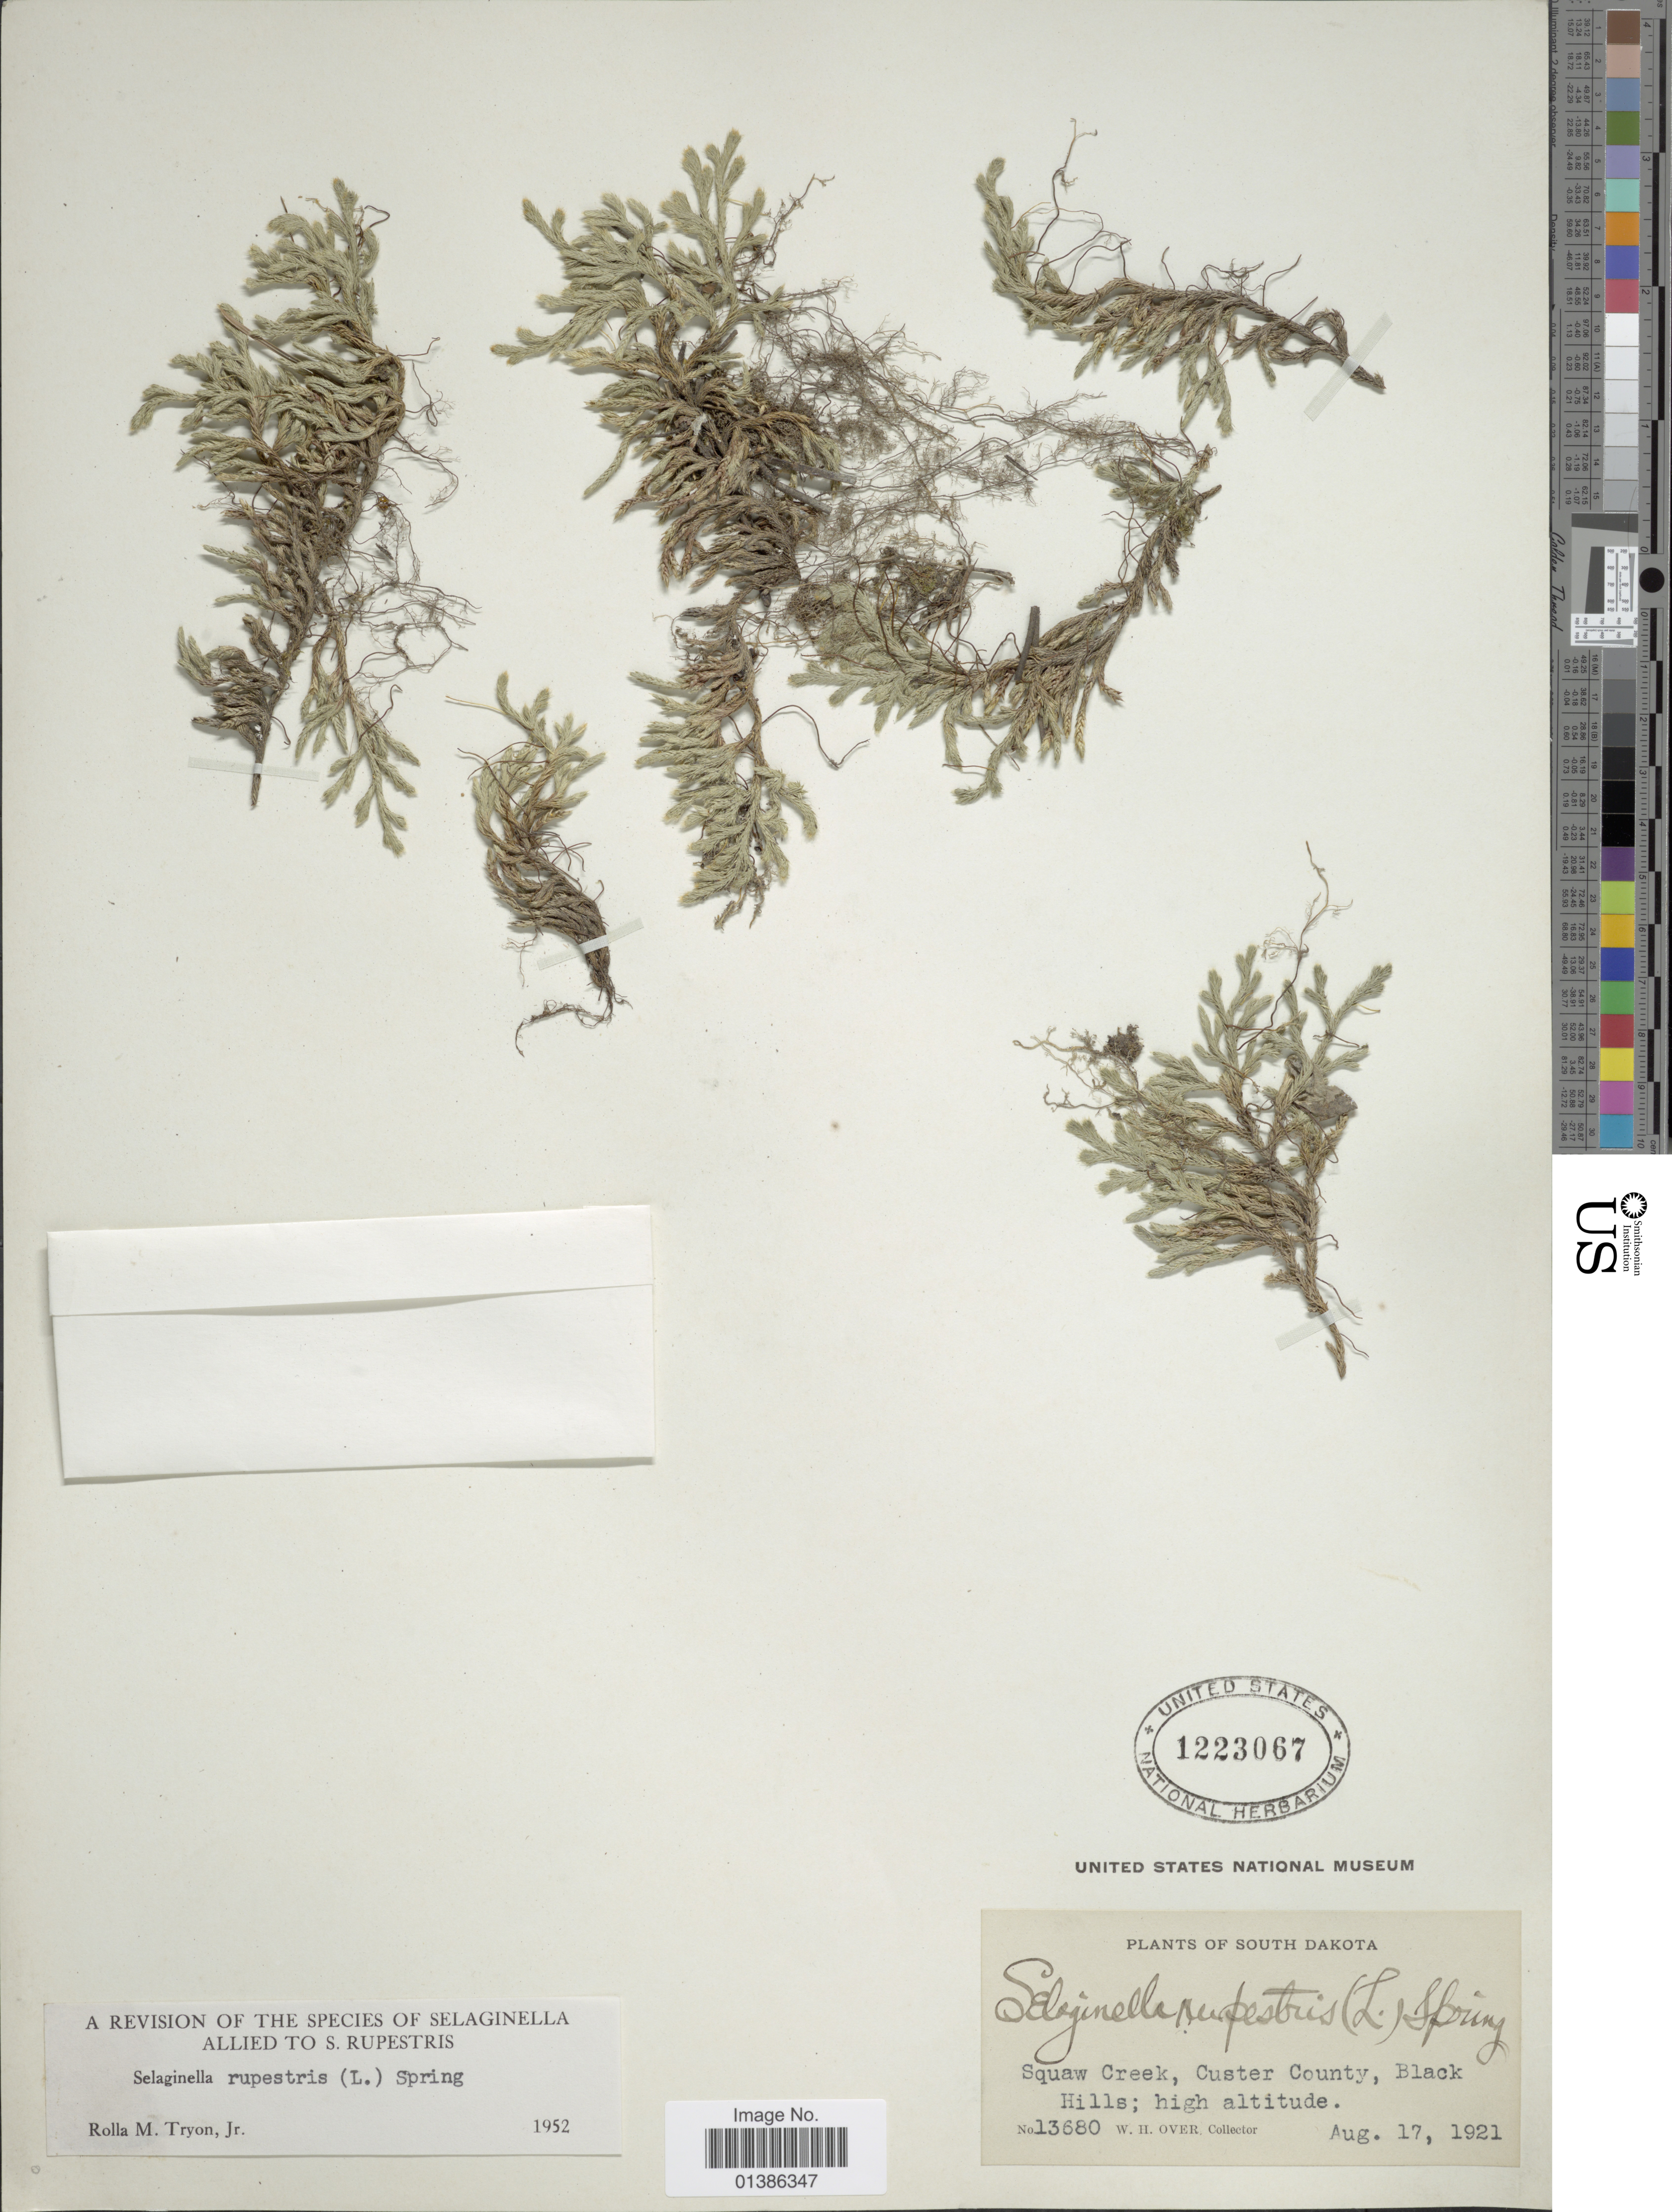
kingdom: Plantae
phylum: Tracheophyta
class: Lycopodiopsida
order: Selaginellales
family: Selaginellaceae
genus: Selaginella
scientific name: Selaginella rupestris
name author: (L.) Spring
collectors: W. Over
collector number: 13680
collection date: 1921-08-17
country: United States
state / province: South Dakota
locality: Squaw Creek, Custer County, Black Hills.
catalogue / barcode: US 1223067